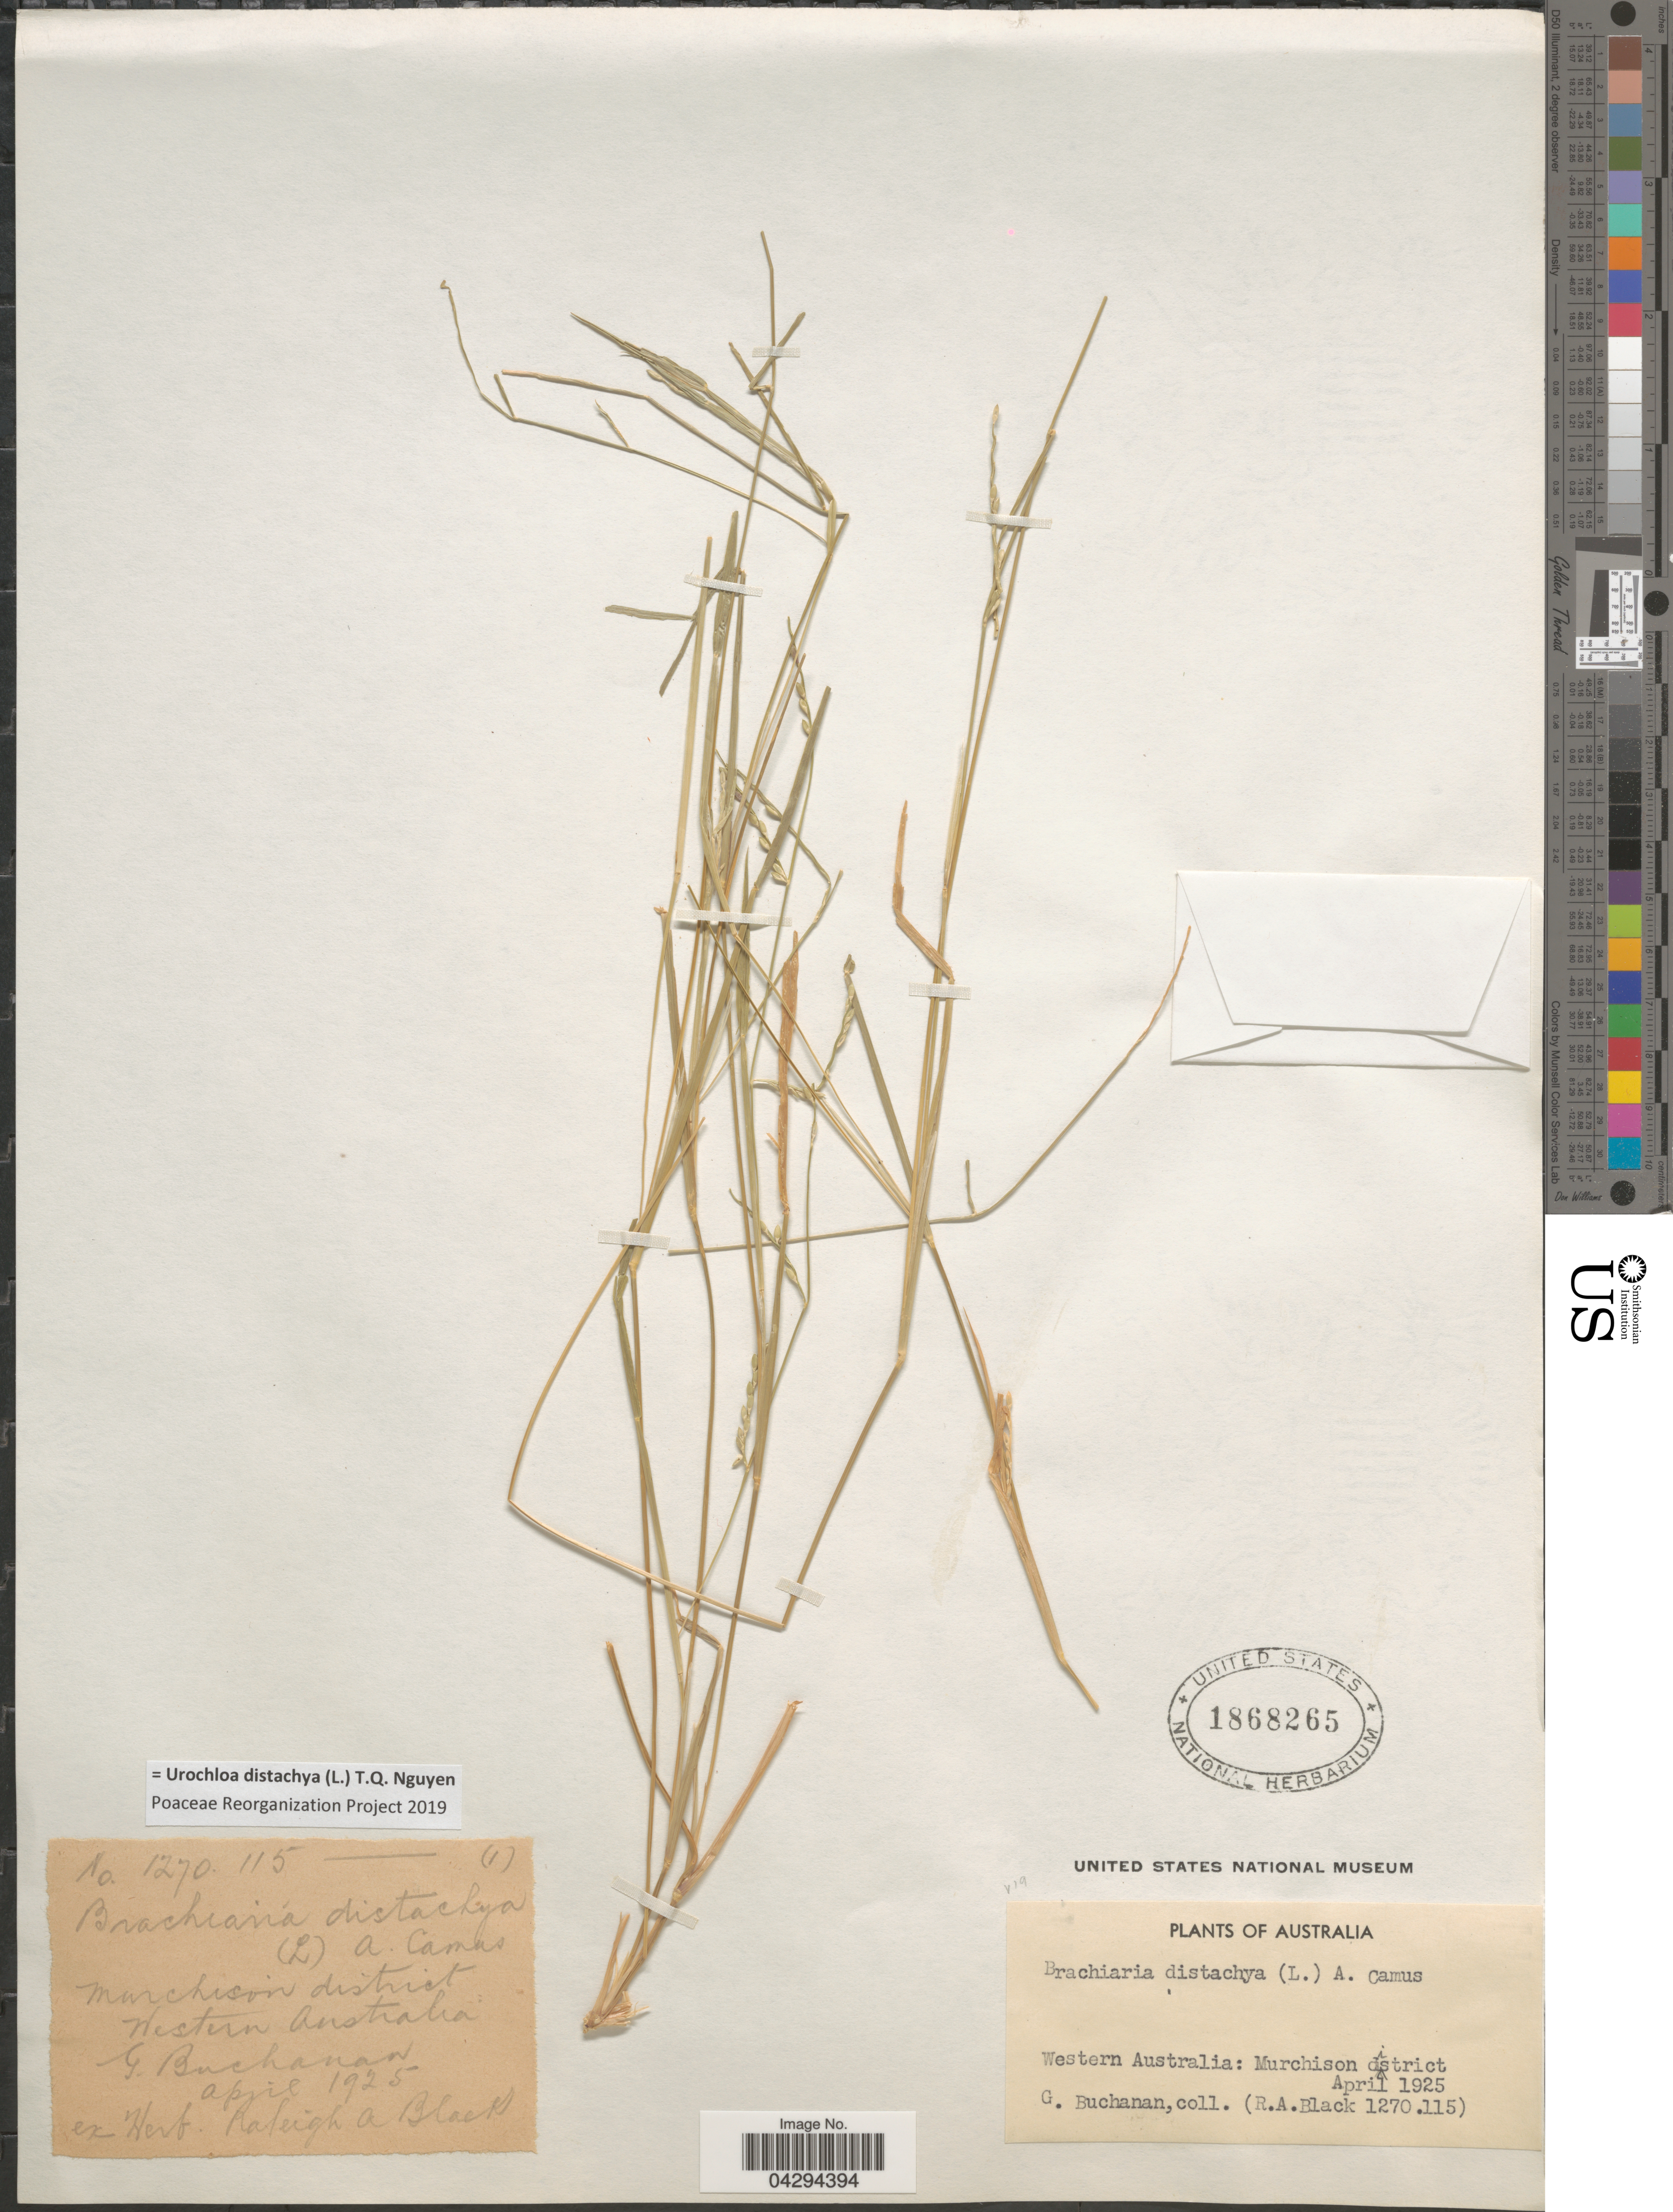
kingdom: Plantae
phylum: Tracheophyta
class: Liliopsida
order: Poales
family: Poaceae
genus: Urochloa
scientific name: Urochloa distachya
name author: (L.) T.Q. Nguyen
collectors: G. Buchanan & R. A. Black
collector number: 1270115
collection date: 1925-04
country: Australia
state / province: Western Australia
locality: Murchison district.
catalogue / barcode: US 1868265